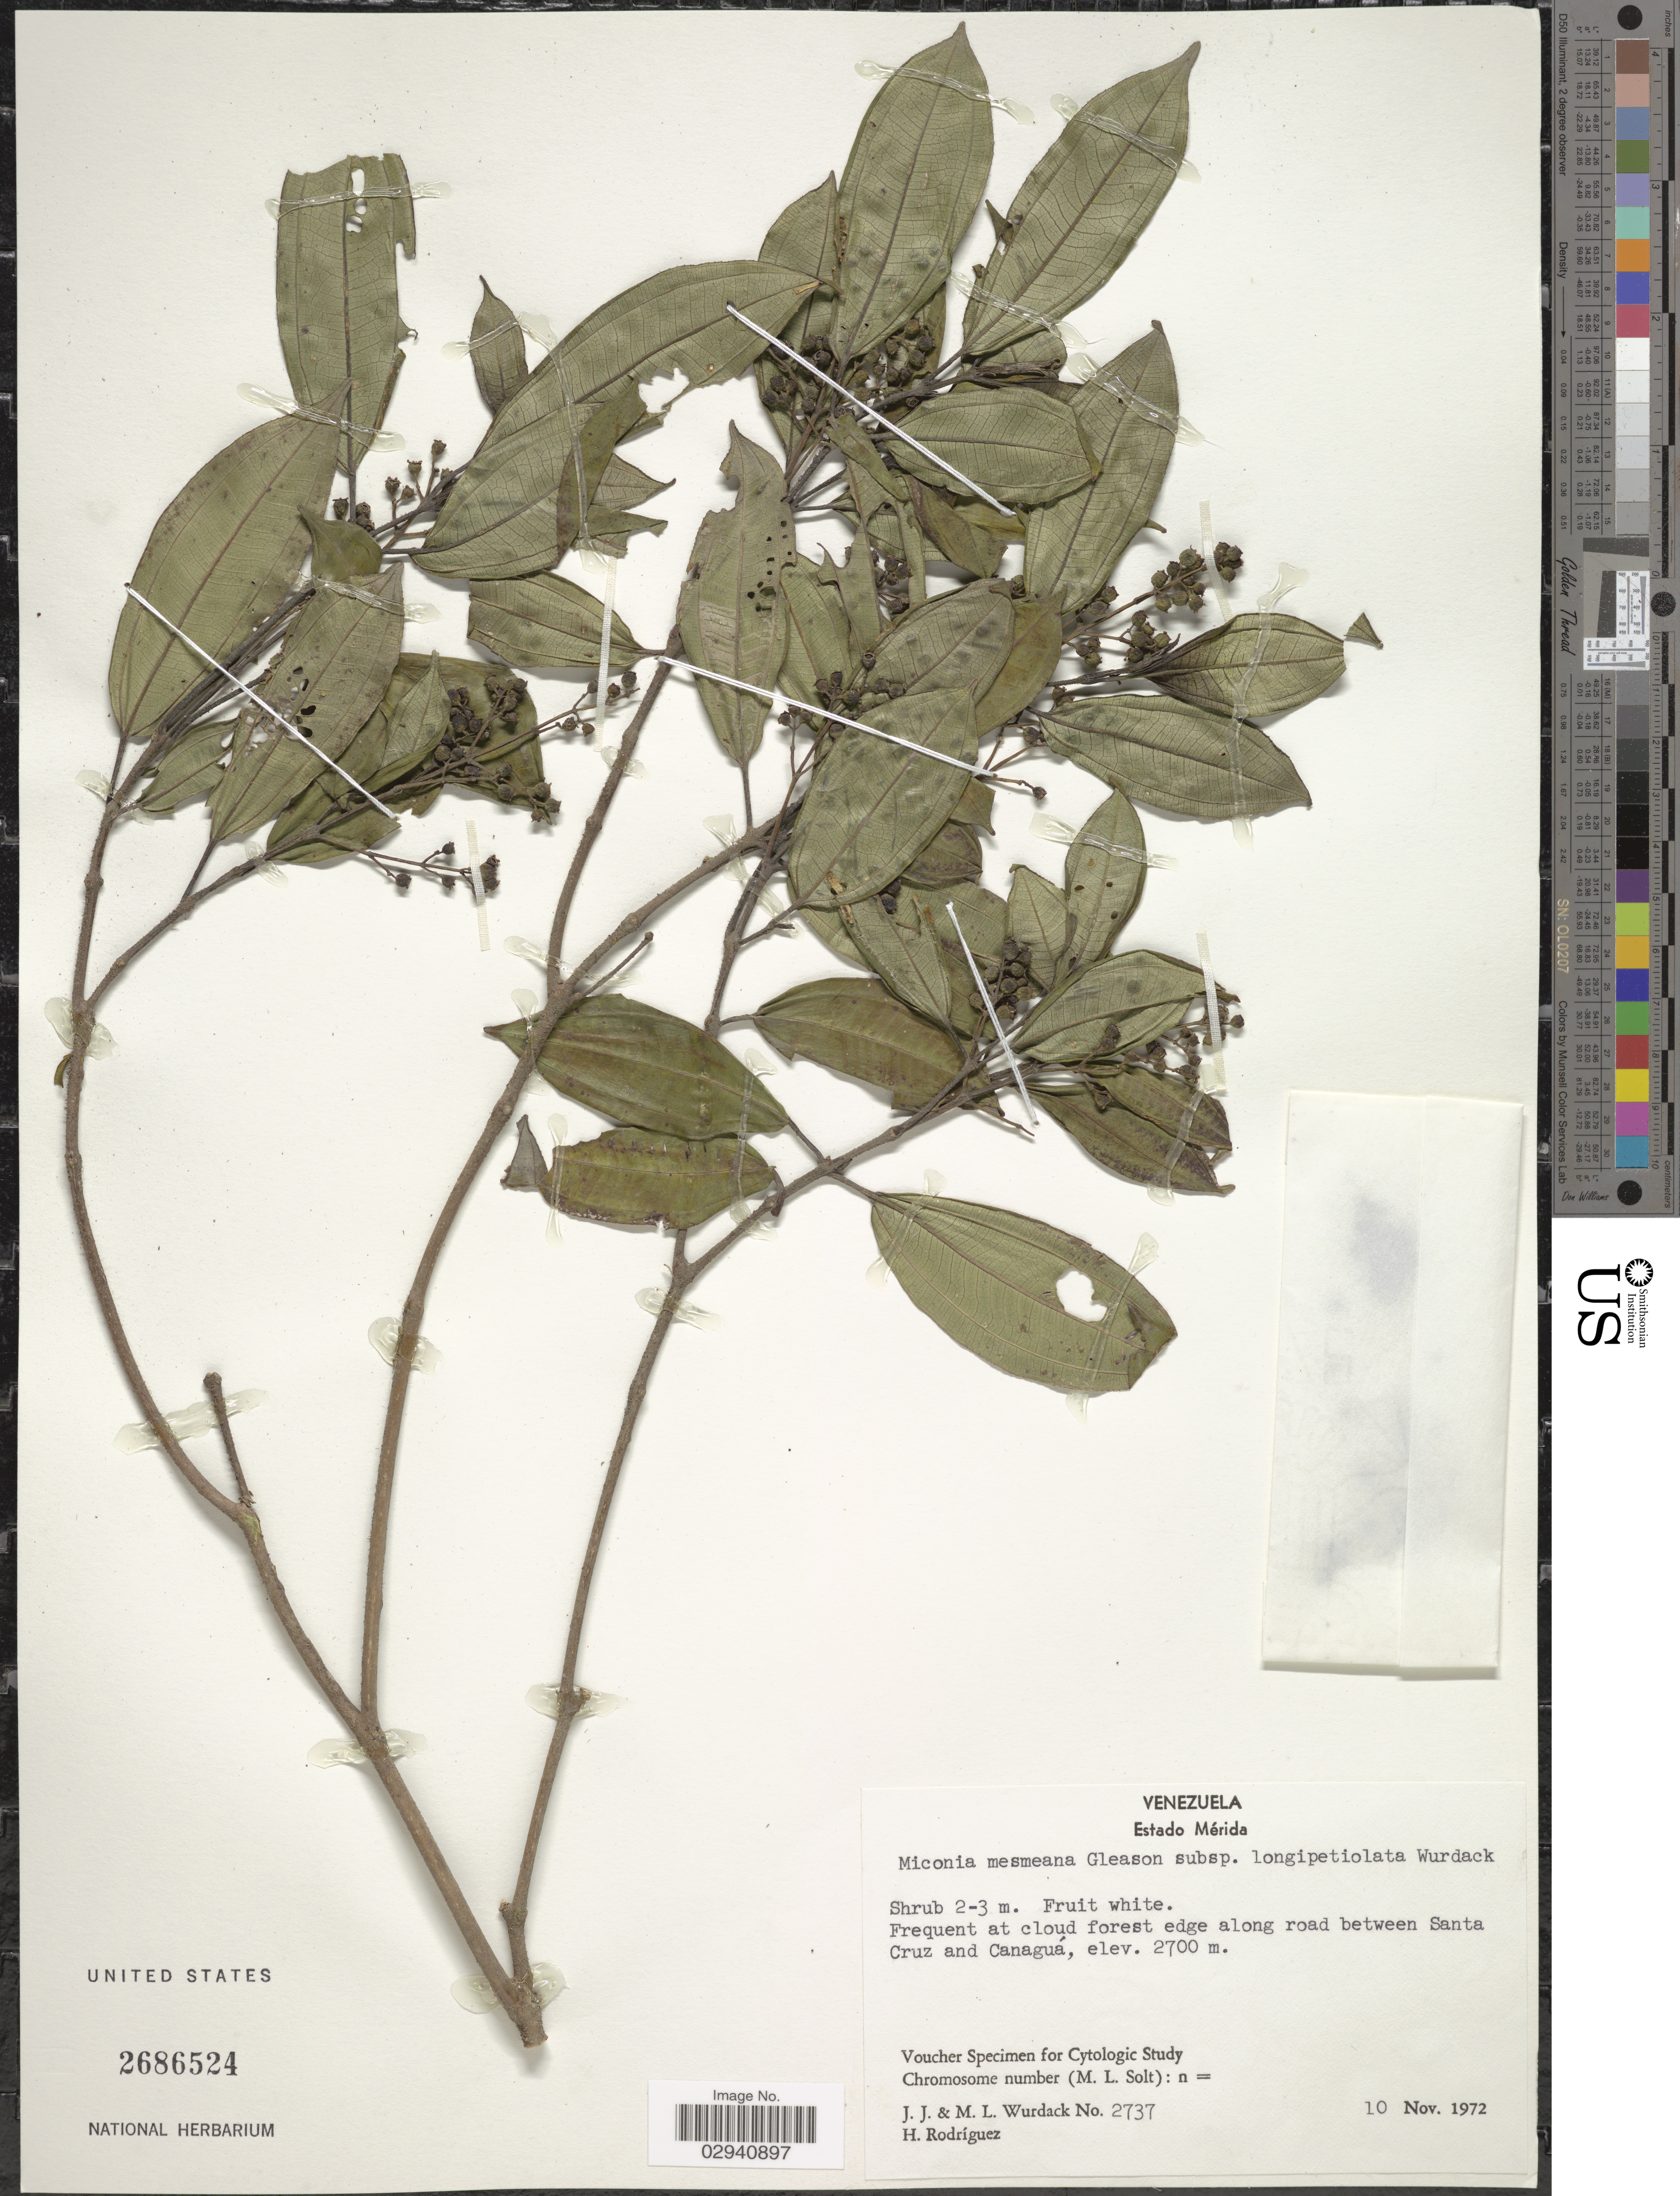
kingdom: Plantae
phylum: Tracheophyta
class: Magnoliopsida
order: Myrtales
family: Melastomataceae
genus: Miconia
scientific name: Miconia mesmeana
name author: Gleason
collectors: J. J. Wurdack, M. L. Wurdack & H. Rodríguez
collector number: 2737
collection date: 1972-11-10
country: Venezuela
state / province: Mérida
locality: Along road between Santa Cruz and Canaguá.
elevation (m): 2700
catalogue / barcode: US 2686524